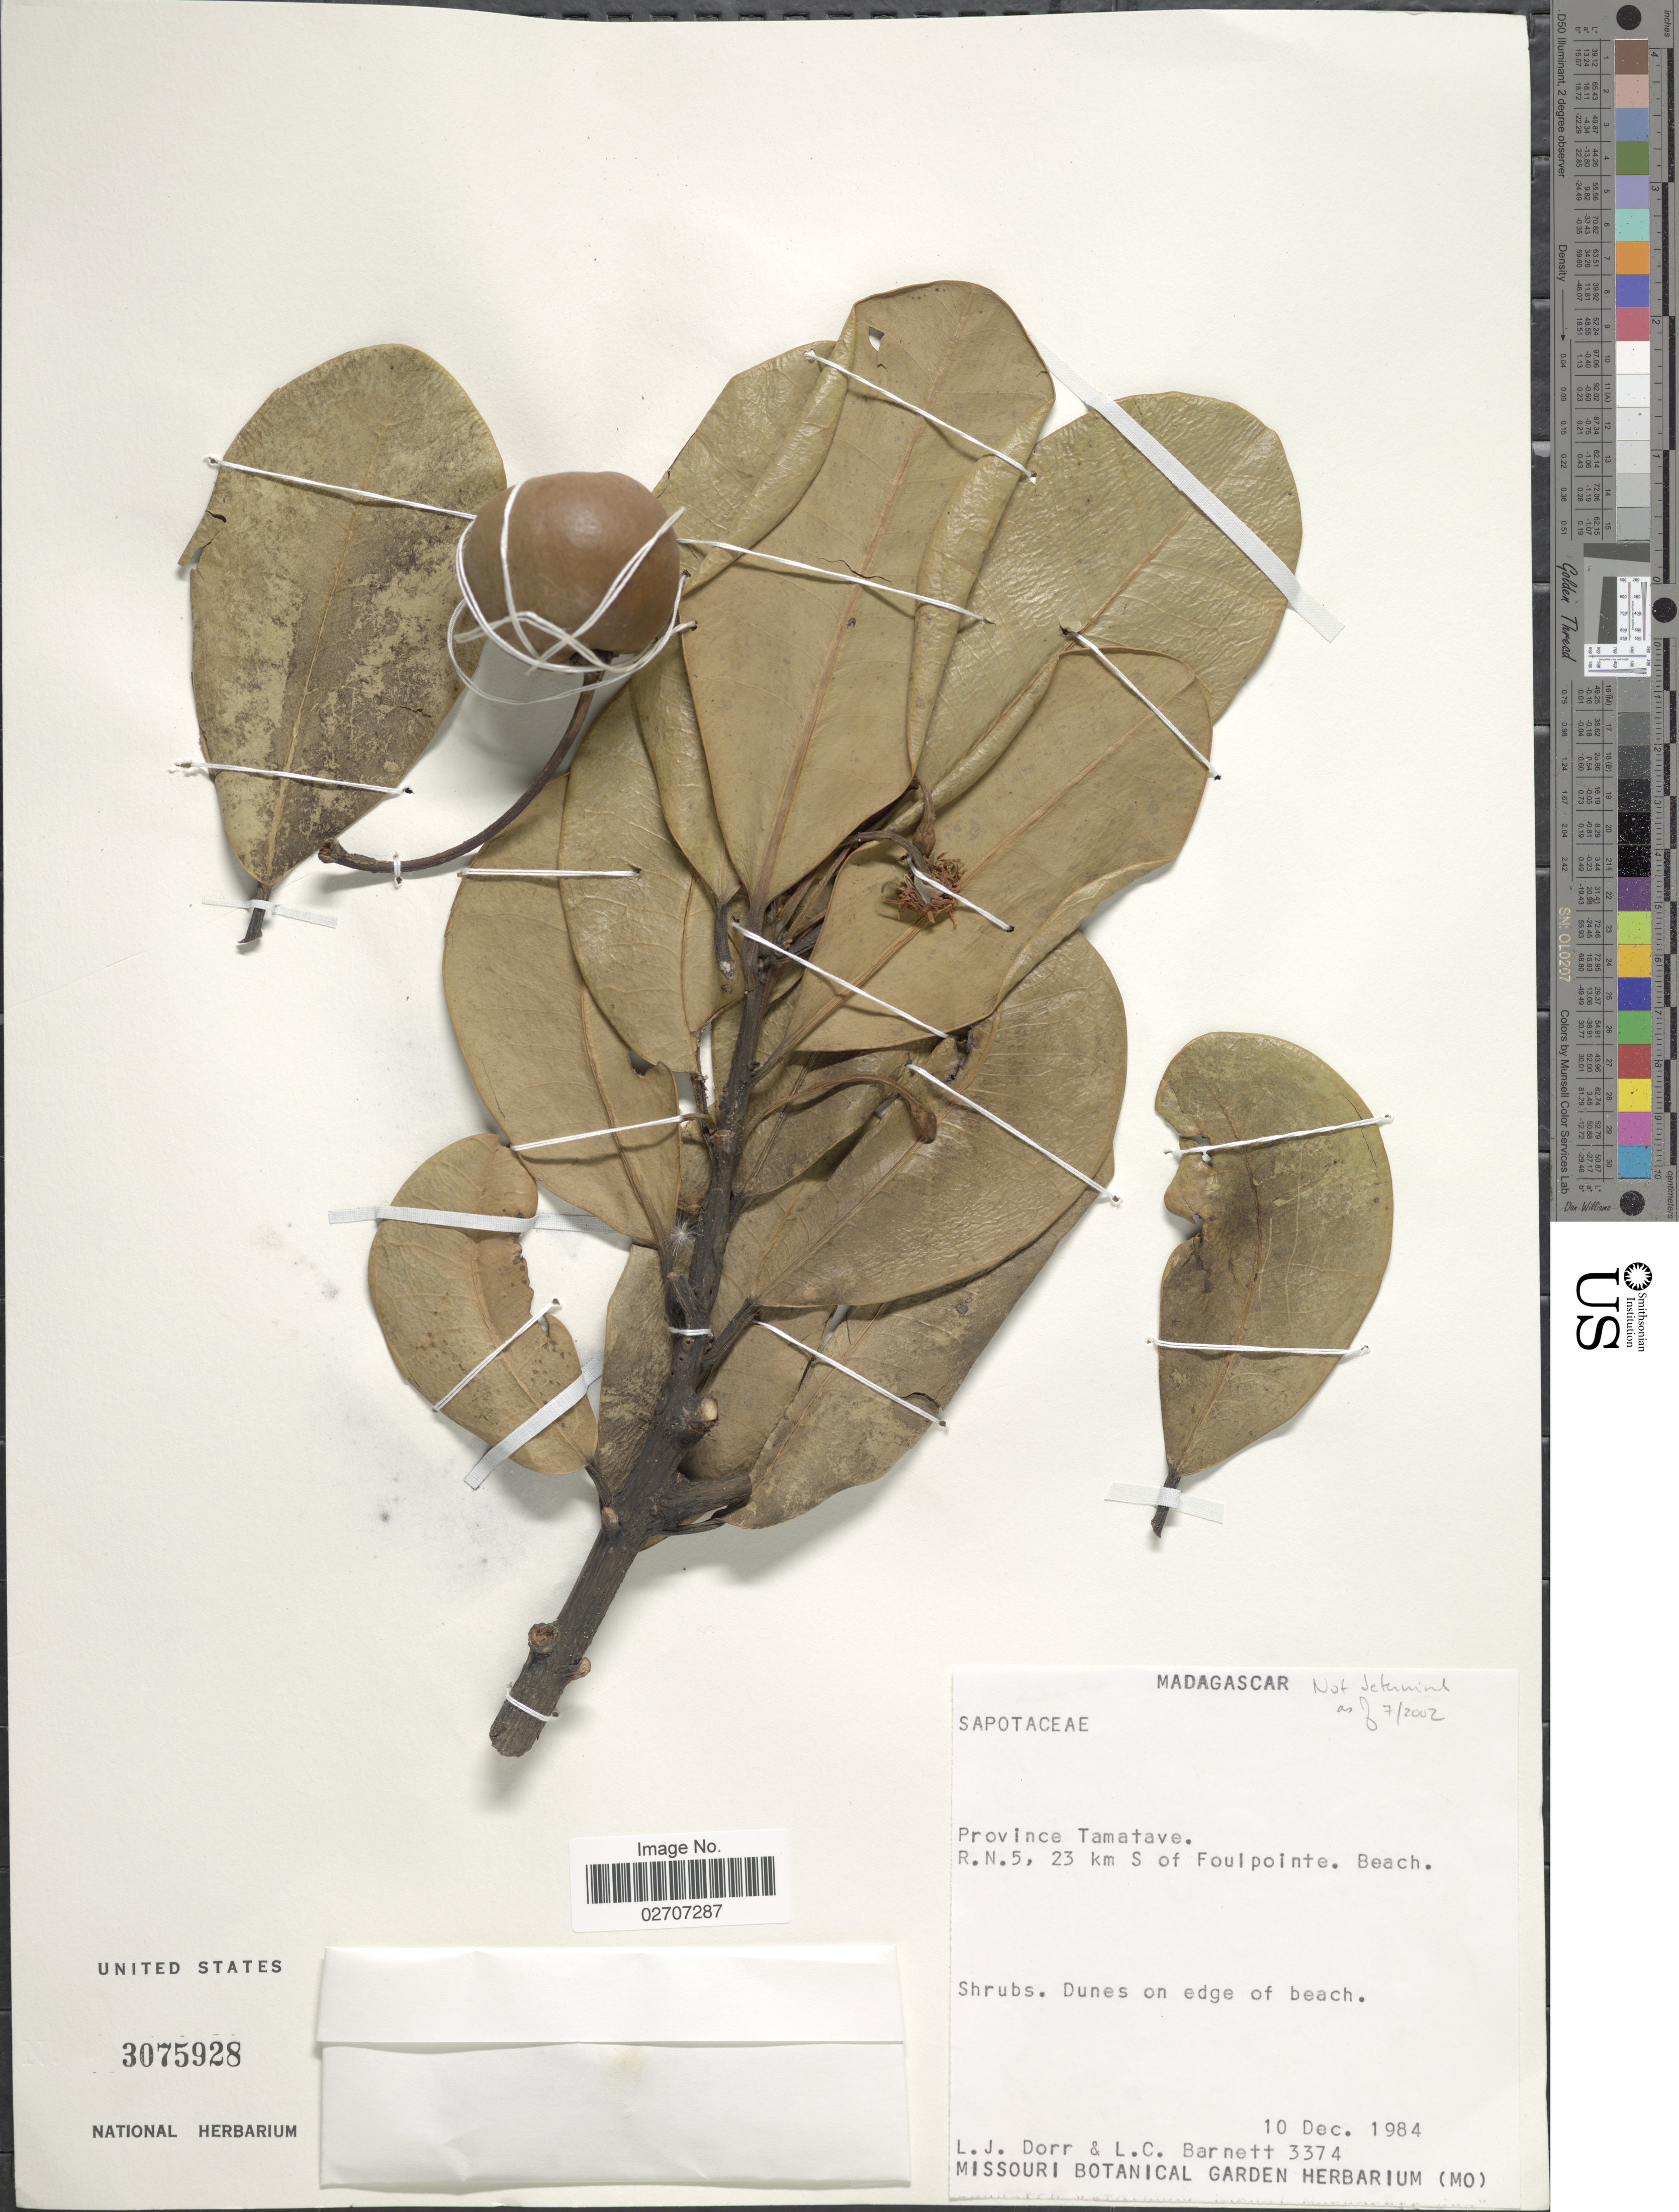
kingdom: Plantae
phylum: Tracheophyta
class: Magnoliopsida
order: Ericales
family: Sapotaceae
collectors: L. J. Dorr & L. C. Barnett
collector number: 3374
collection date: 1984-12-10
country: Madagascar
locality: Province Tamatave. R.N.5, 23 km S of Foulpointe.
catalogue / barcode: US 3075928